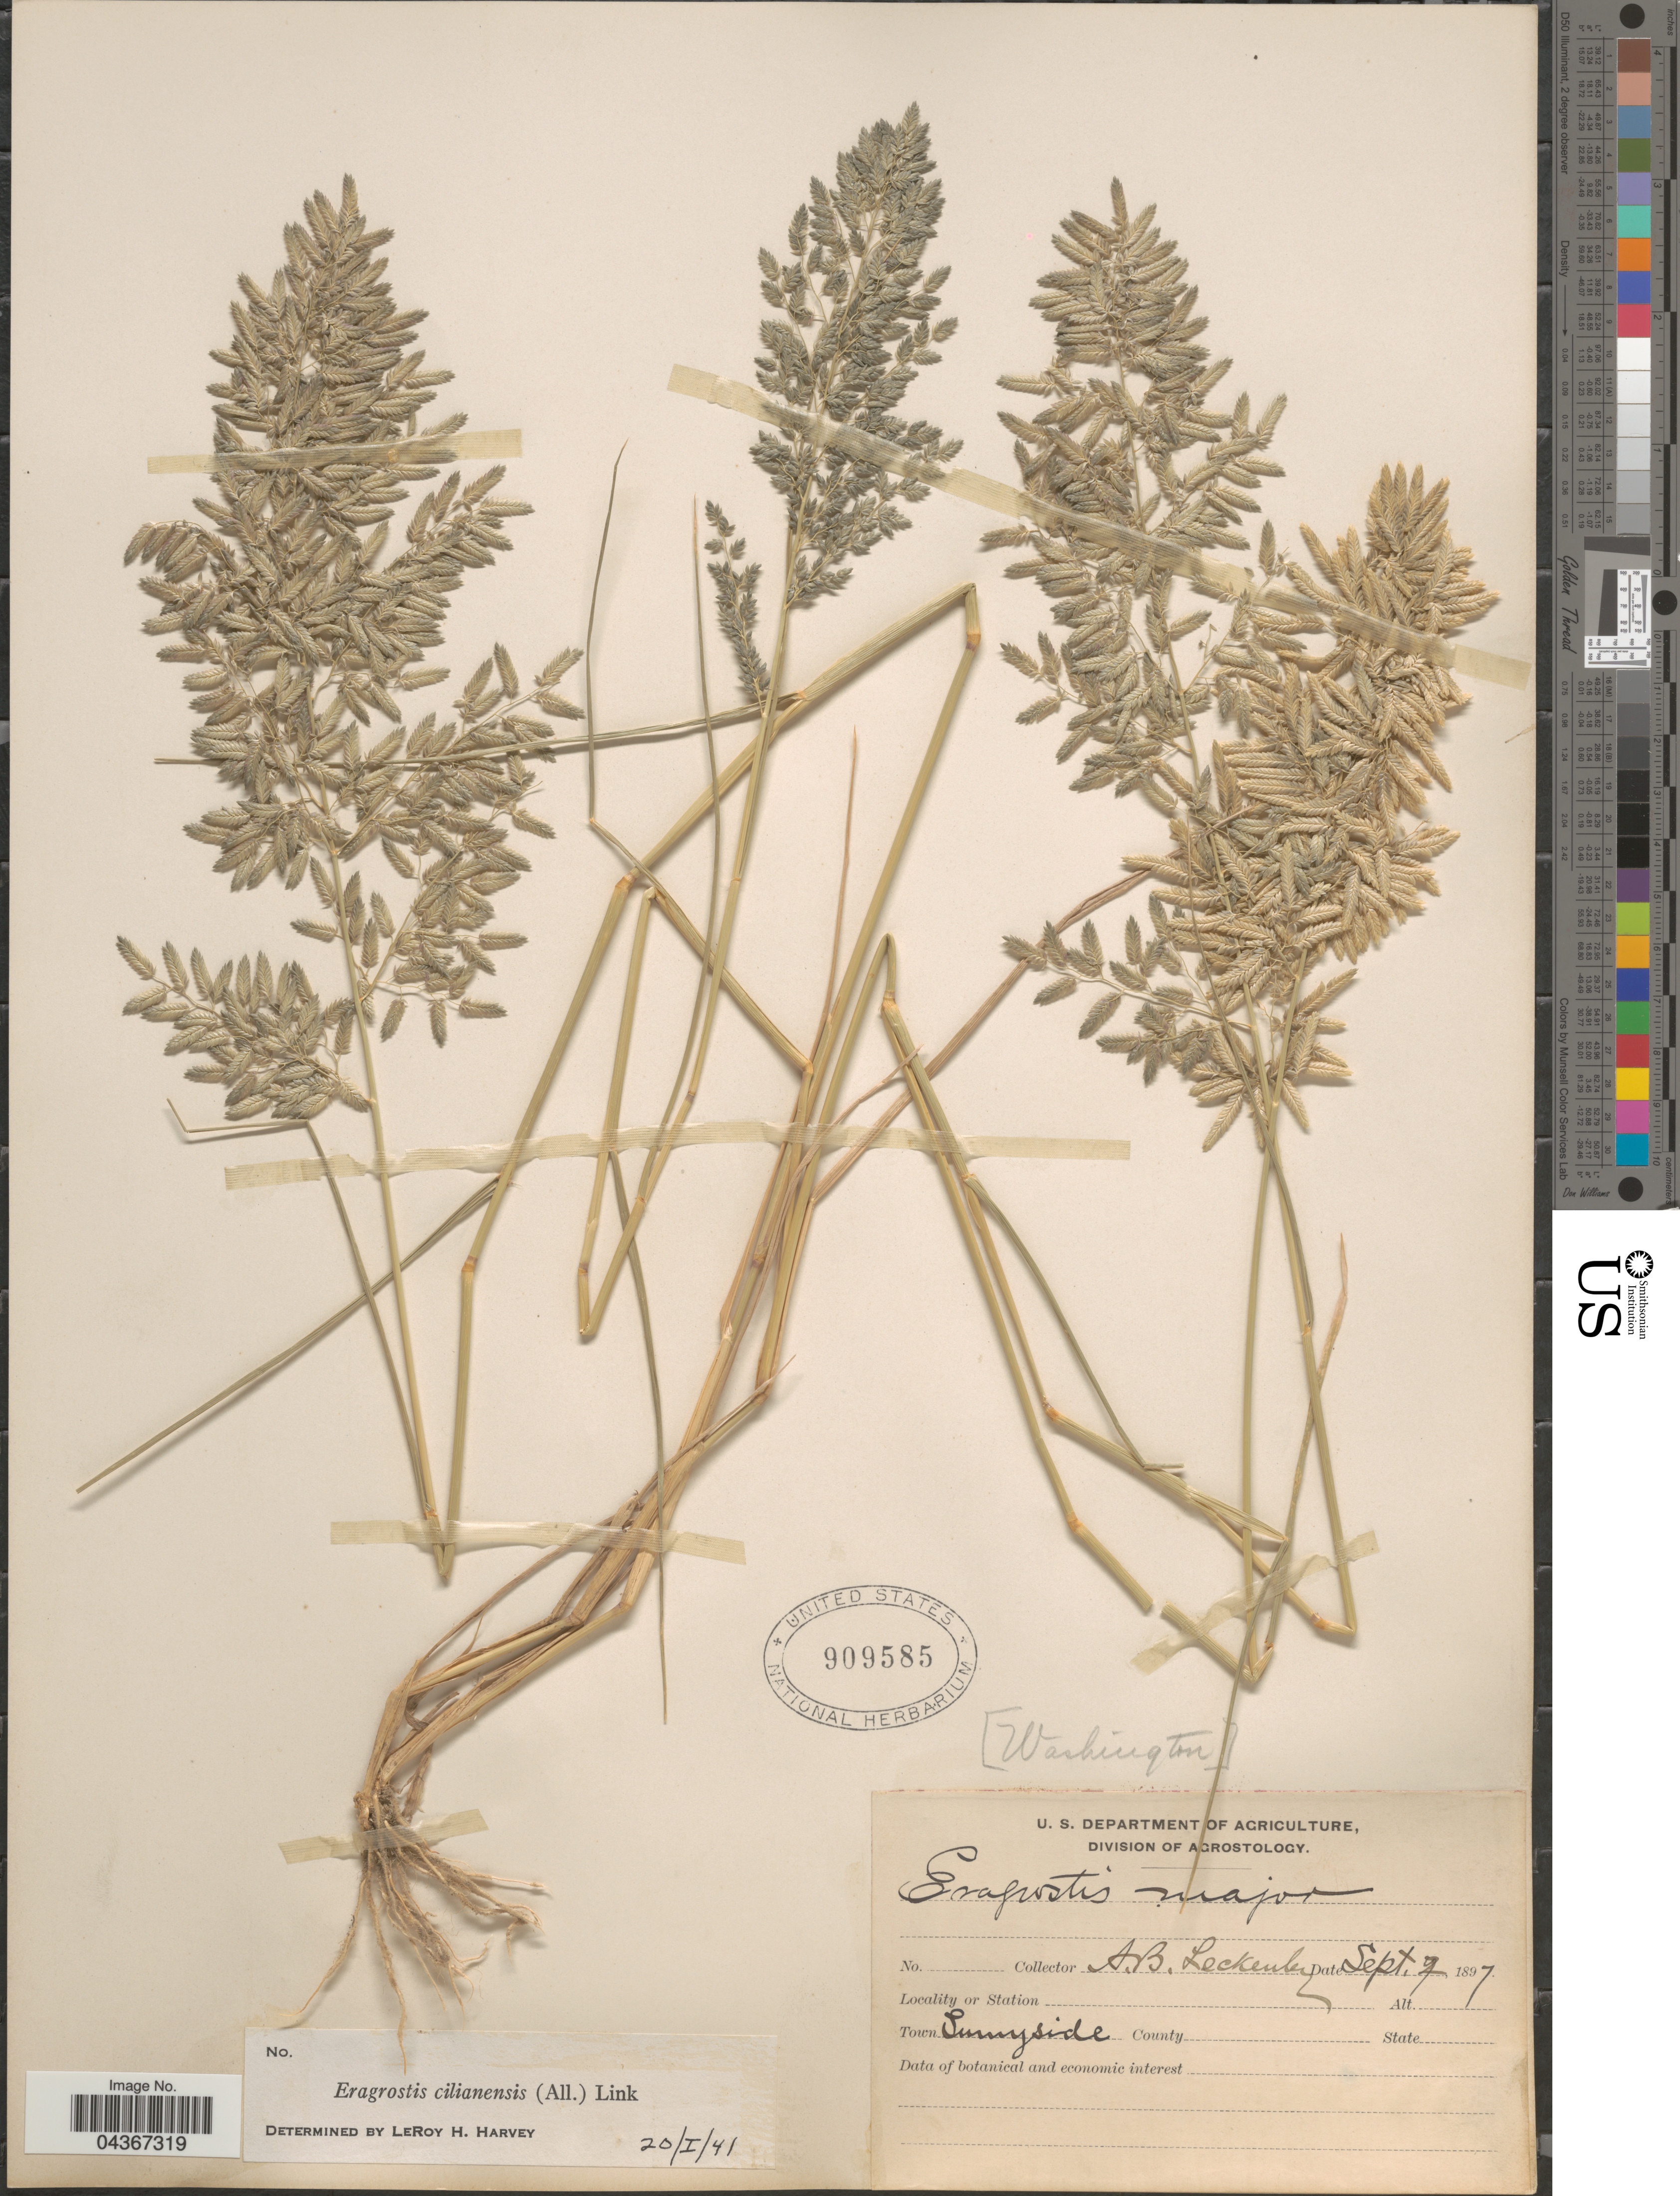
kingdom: Plantae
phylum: Tracheophyta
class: Liliopsida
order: Poales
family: Poaceae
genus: Eragrostis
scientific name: Eragrostis cilianensis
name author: (Bellardi) Vignolo ex Janch.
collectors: A. Leckenby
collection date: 1897-09-07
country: United States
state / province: Washington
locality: Town Sunnyside.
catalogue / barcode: US 909585